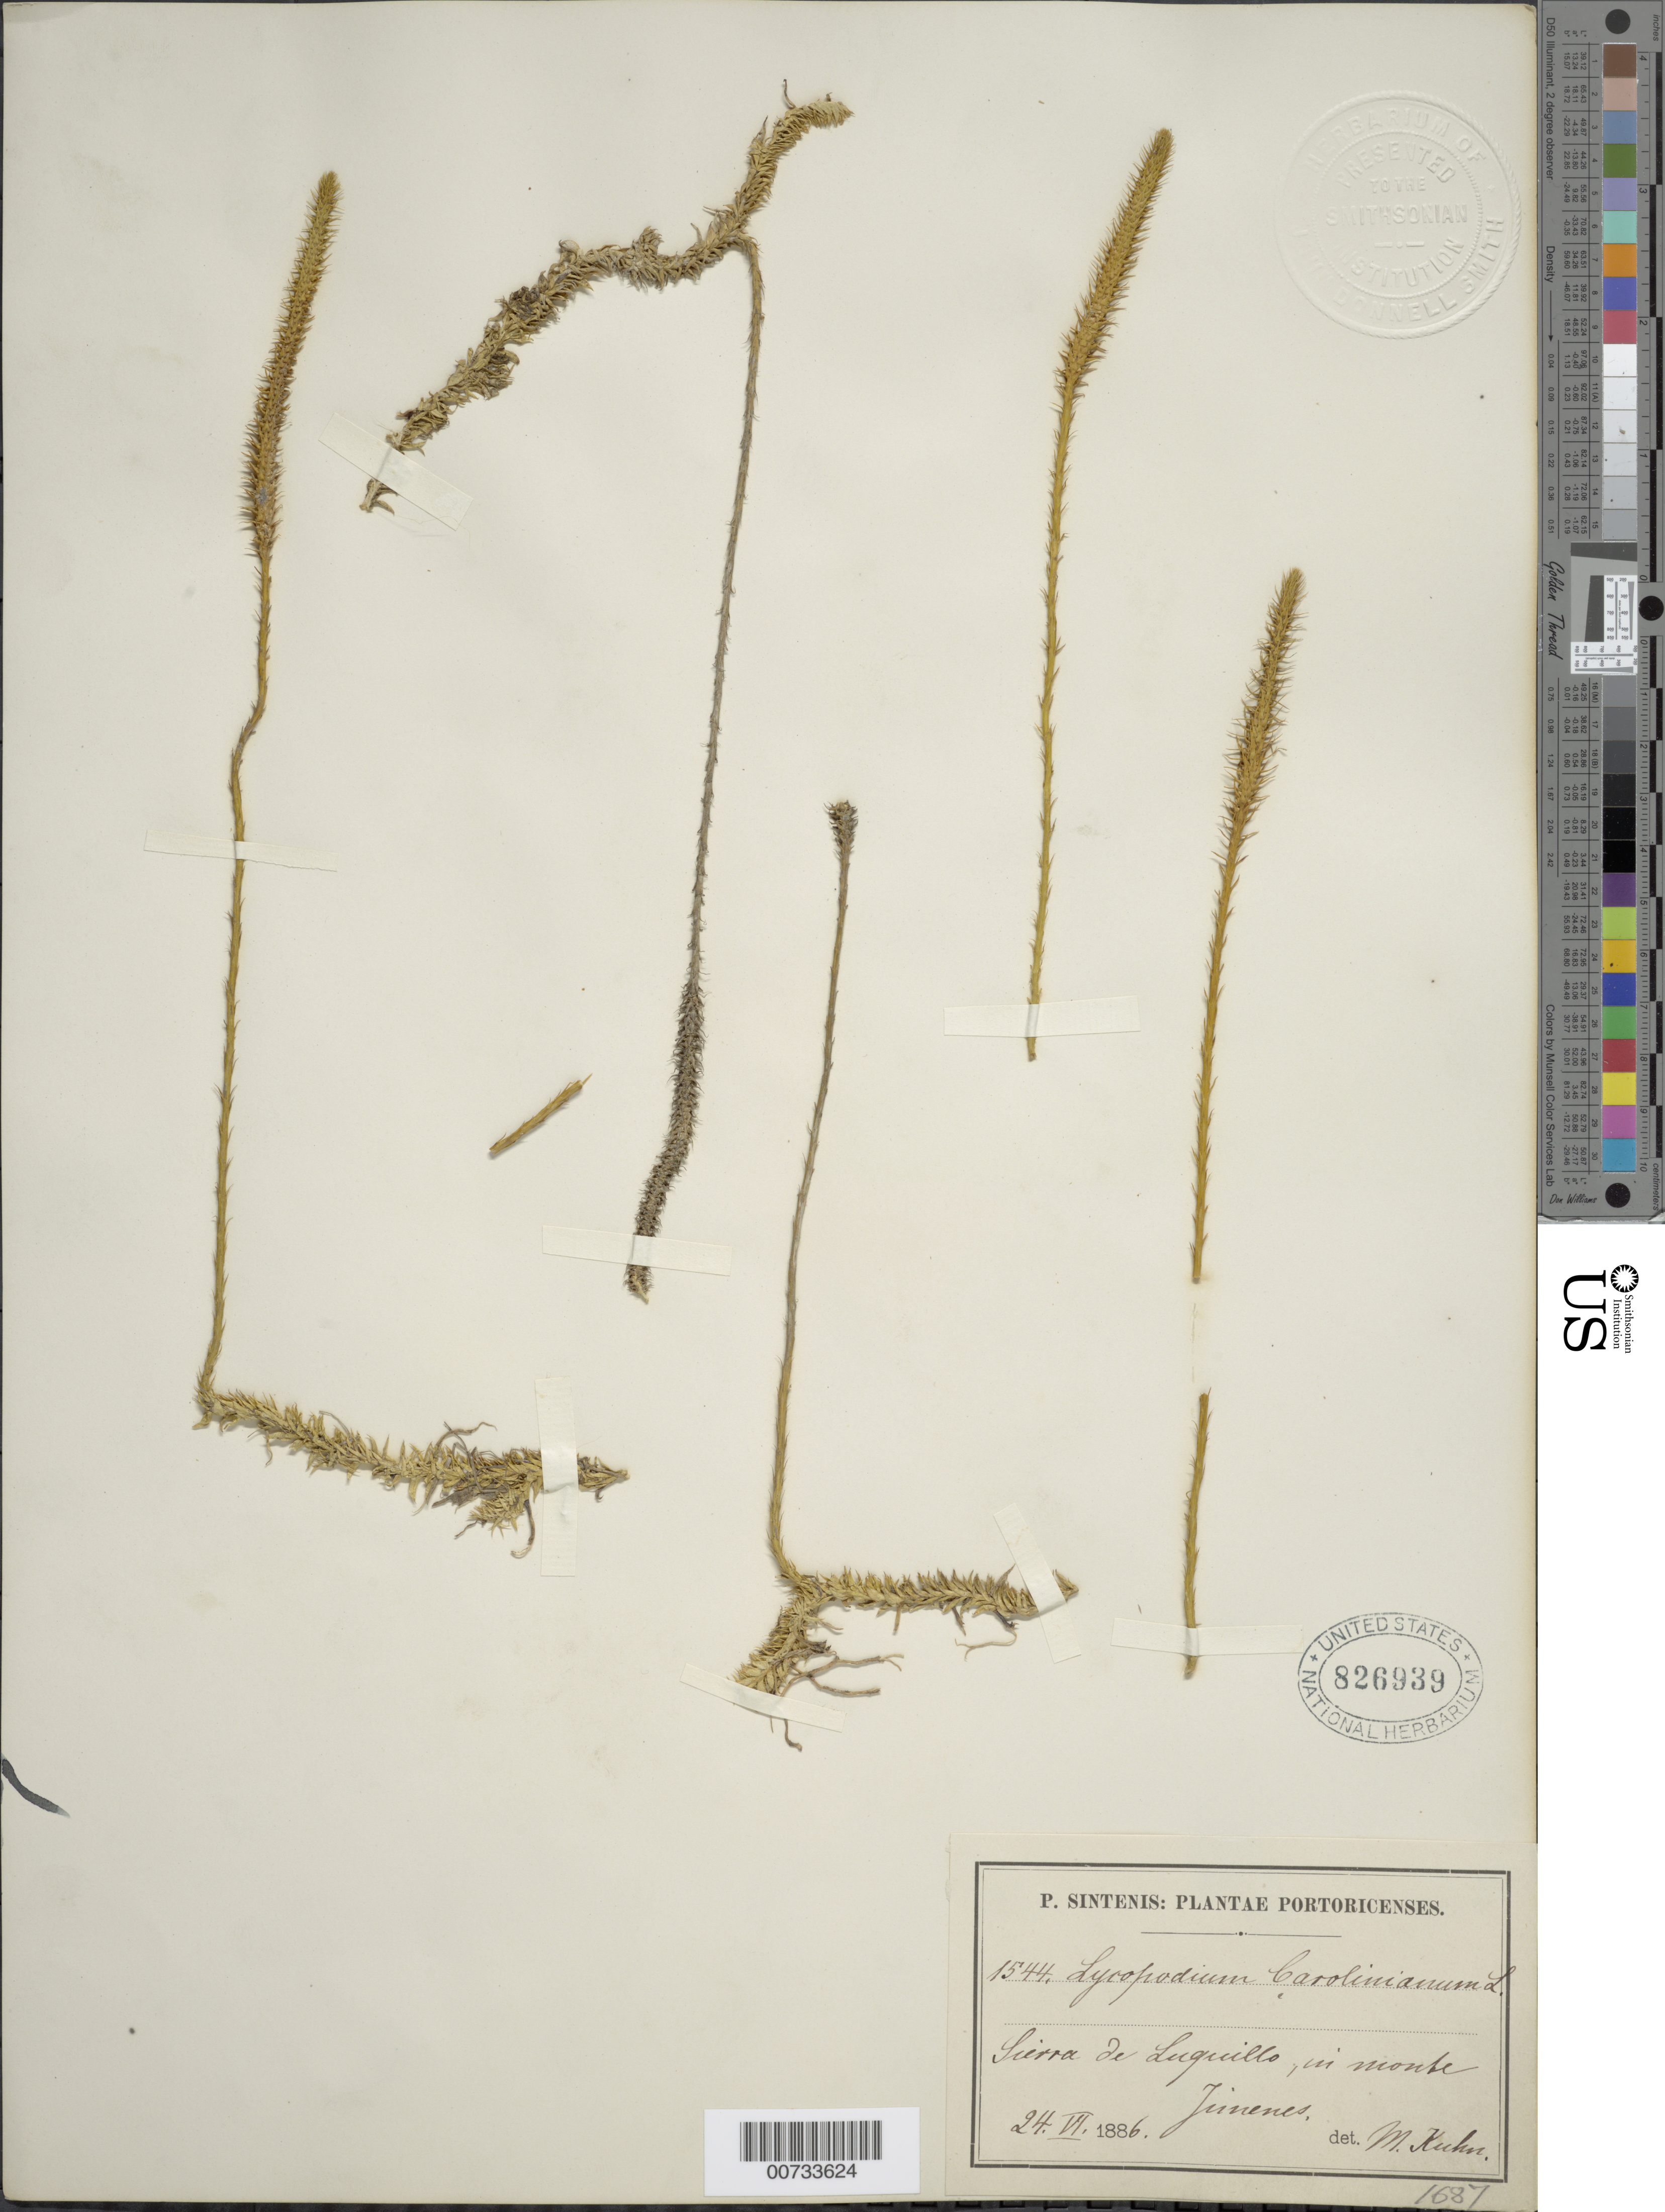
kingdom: Plantae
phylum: Tracheophyta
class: Lycopodiopsida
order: Lycopodiales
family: Lycopodiaceae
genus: Pseudolycopodiella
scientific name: Pseudolycopodiella paradoxa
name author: (Mart.) Holub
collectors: P. Sintenis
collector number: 1544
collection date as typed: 24 Jun 1886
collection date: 1886-06-24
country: Puerto Rico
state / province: Luquillo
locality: Sierra de Luquillo, in monte Jimenes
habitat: In monte Jimenes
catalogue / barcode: US 826939